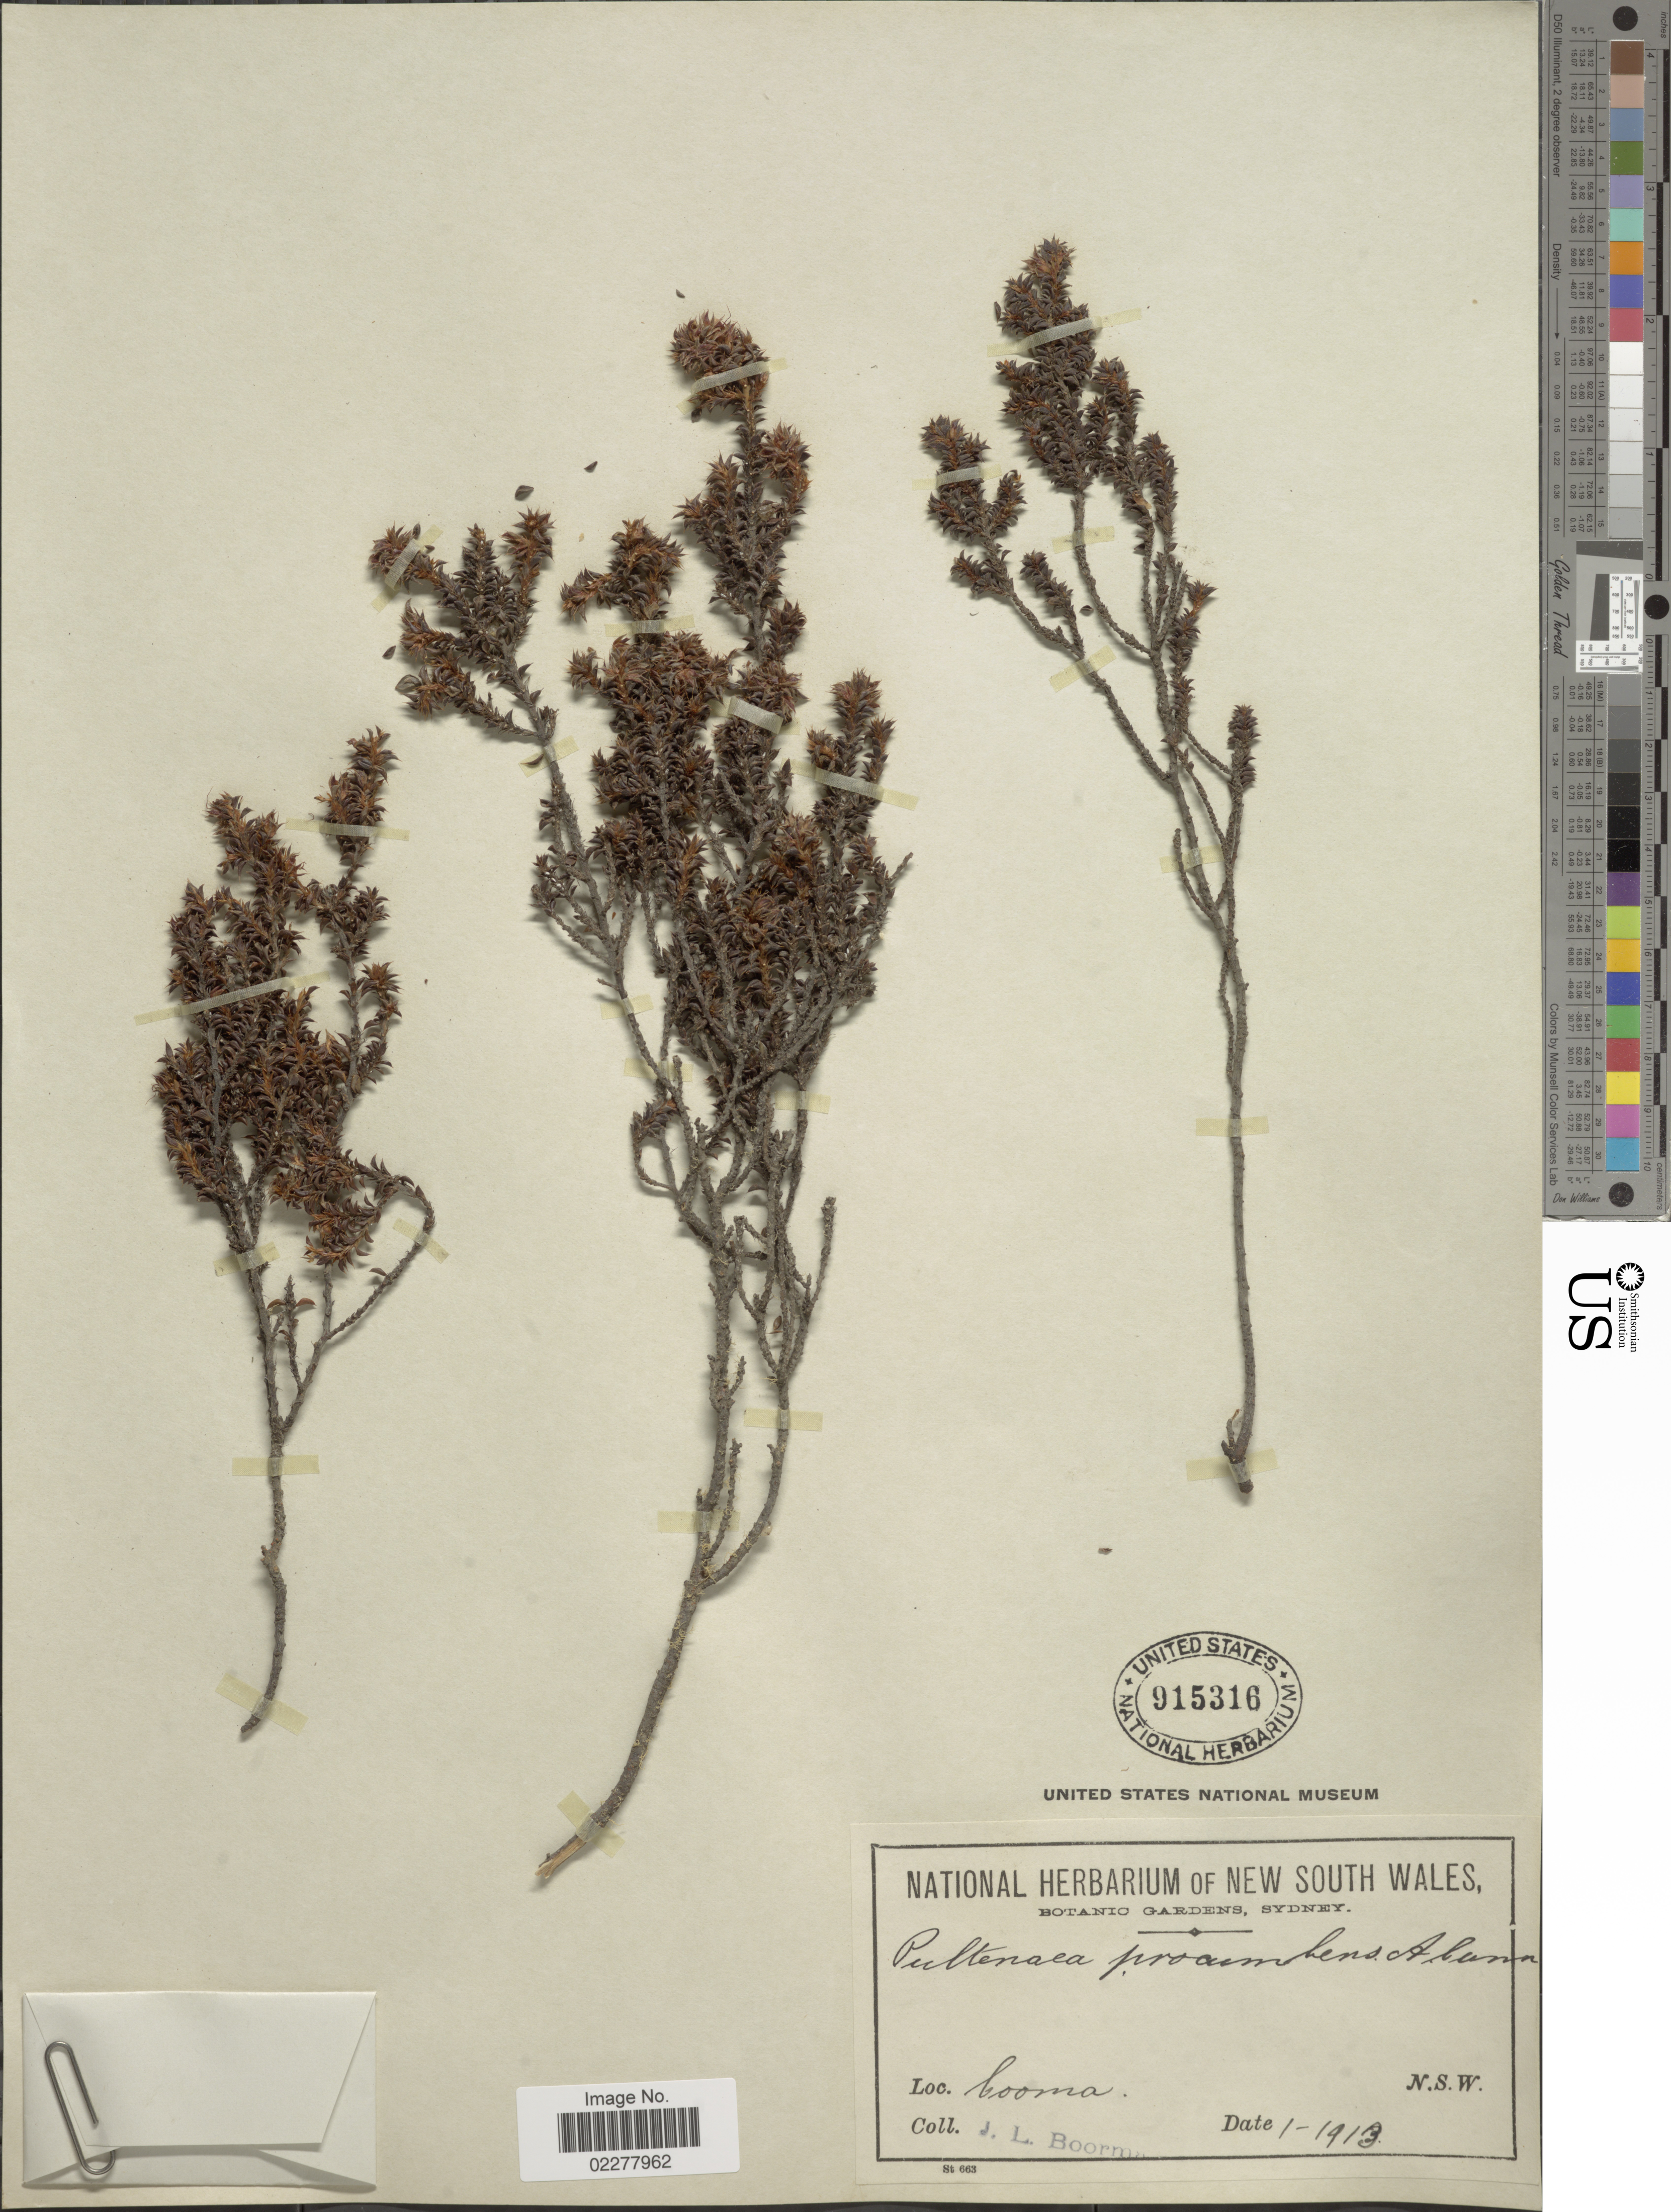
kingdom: Plantae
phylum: Tracheophyta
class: Magnoliopsida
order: Fabales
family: Fabaceae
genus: Pultenaea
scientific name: Pultenaea procumbens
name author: A. Cunn.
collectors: J. Boorman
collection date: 1913-01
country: Australia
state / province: New South Wales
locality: Cooma. N.S.W.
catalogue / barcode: US 915316